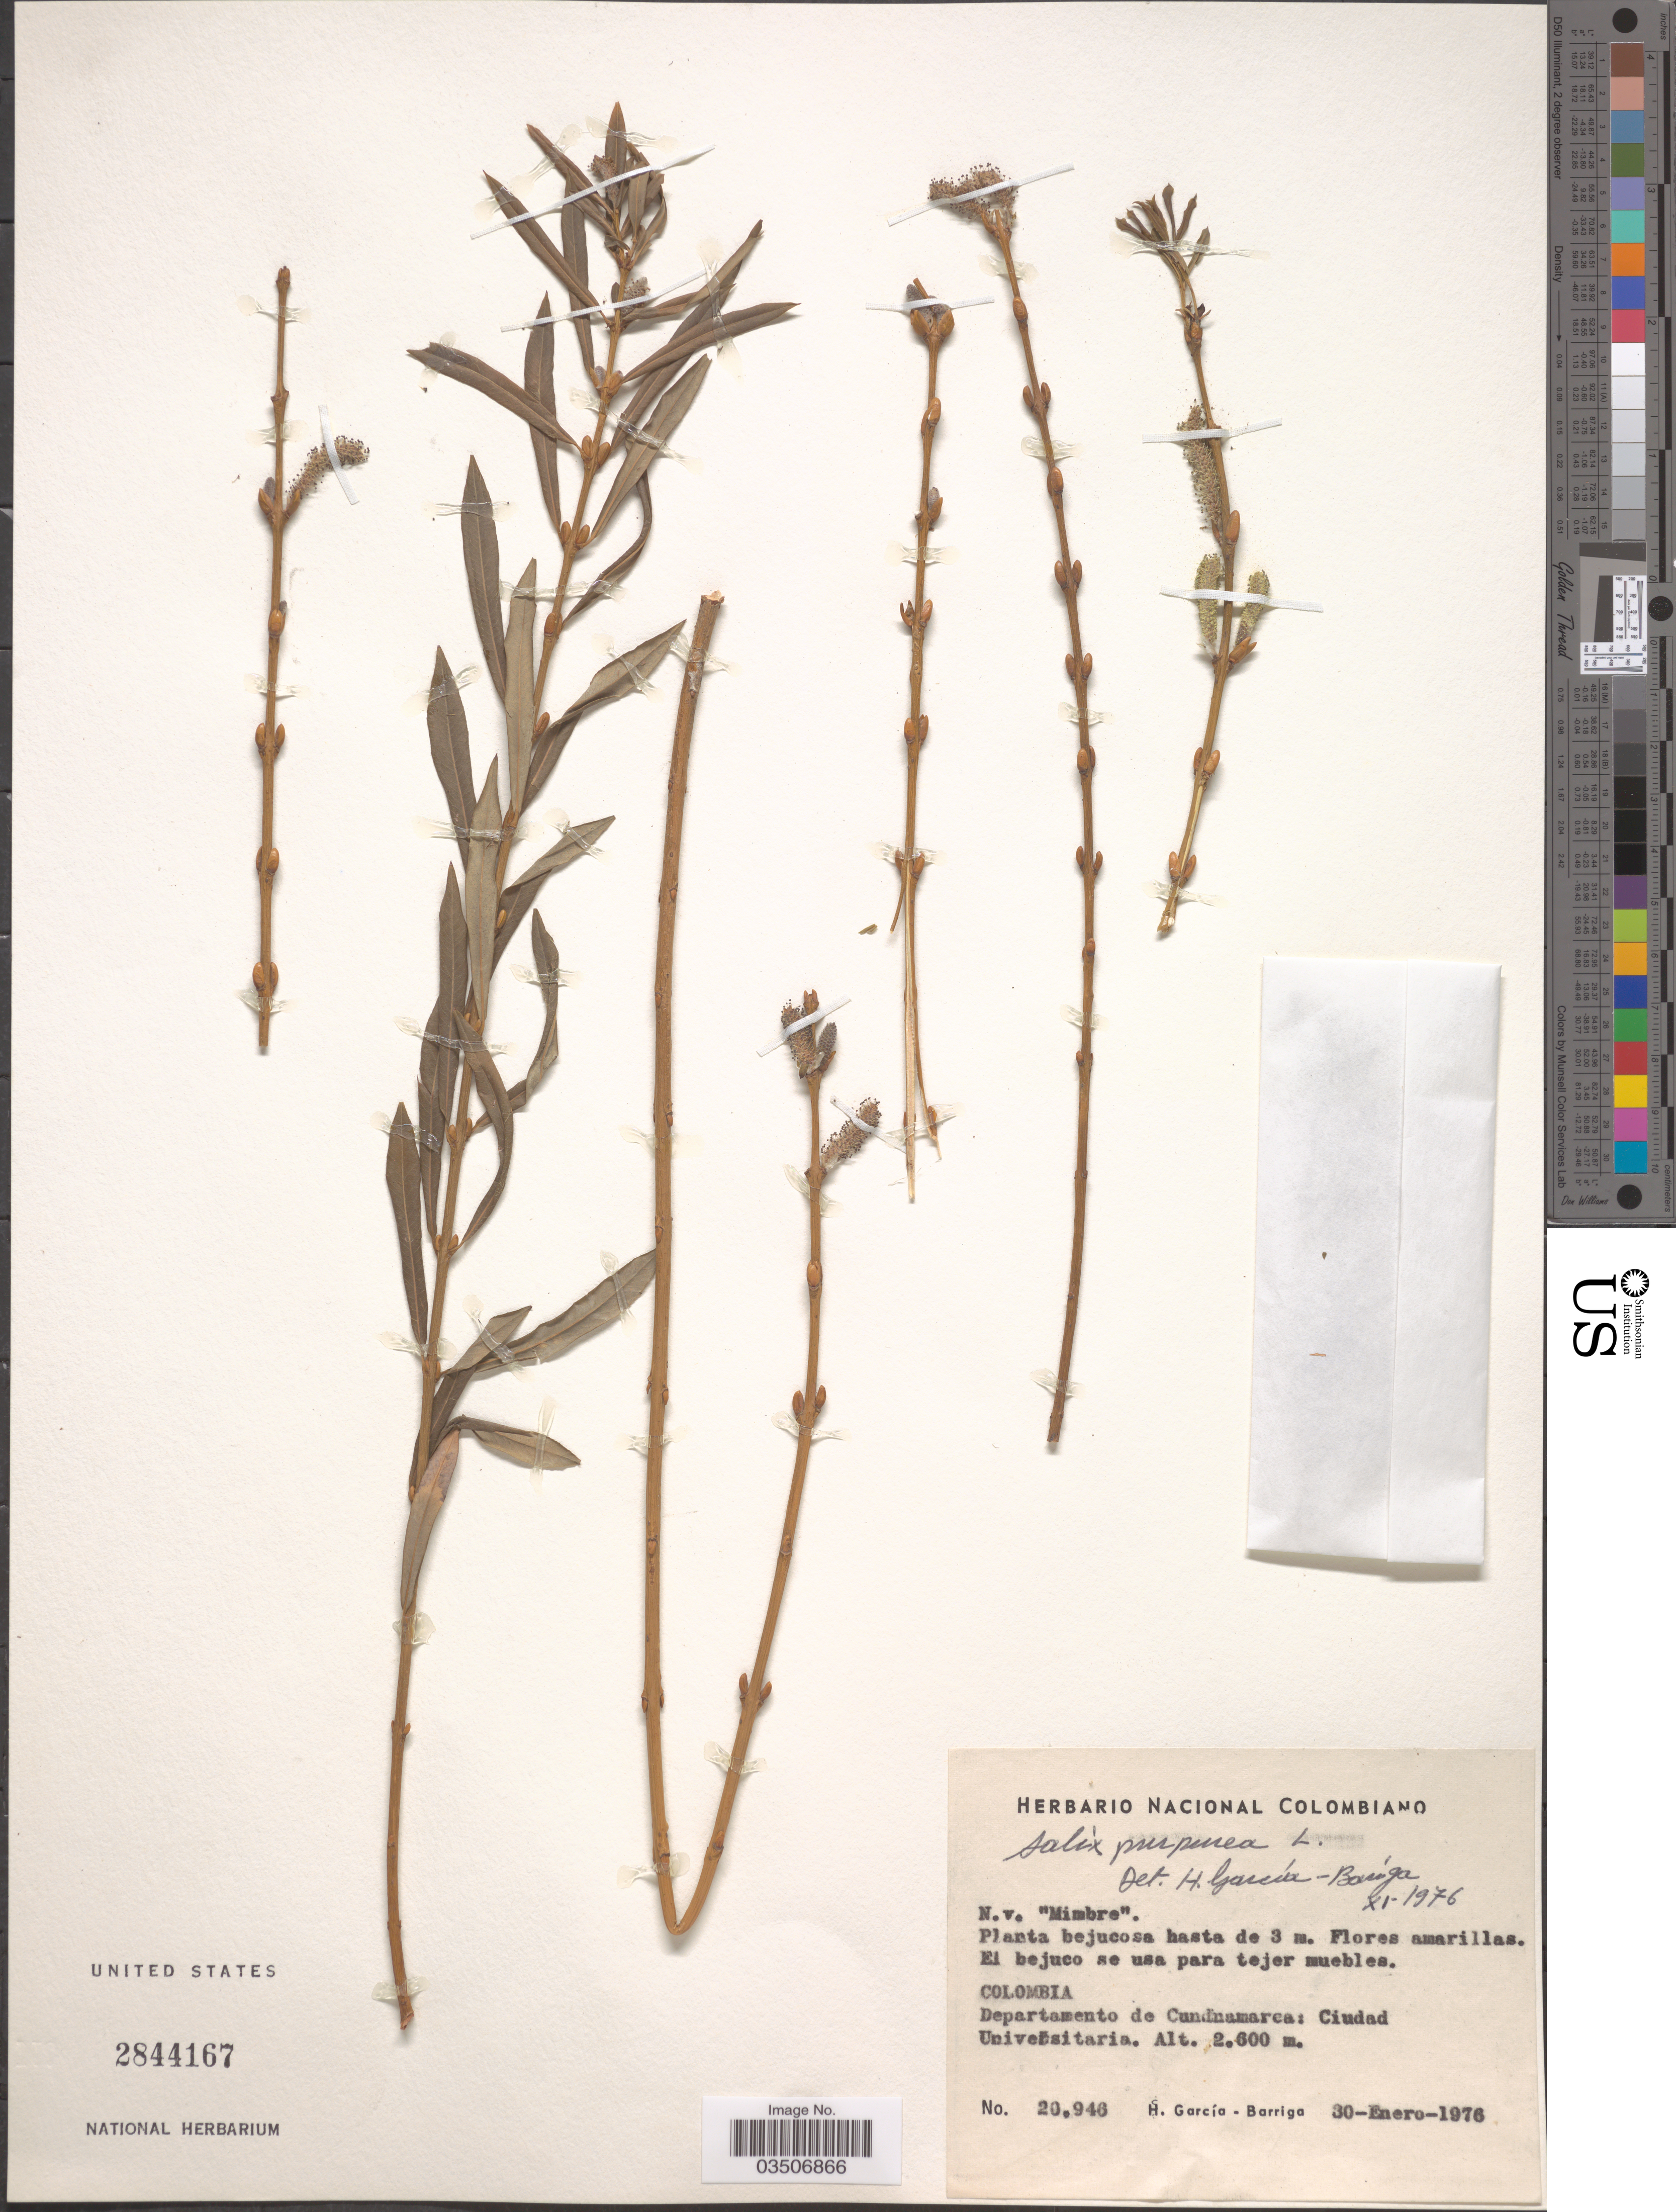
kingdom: Plantae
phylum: Tracheophyta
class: Magnoliopsida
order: Malpighiales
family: Salicaceae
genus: Salix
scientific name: Salix purpurea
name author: L.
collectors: H. García Barriga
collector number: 20946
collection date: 1976-01-30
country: Colombia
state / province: Cundinamarca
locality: Departamento de Cundinamarca: Ciudad Universitaria.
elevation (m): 2600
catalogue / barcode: US 2844167